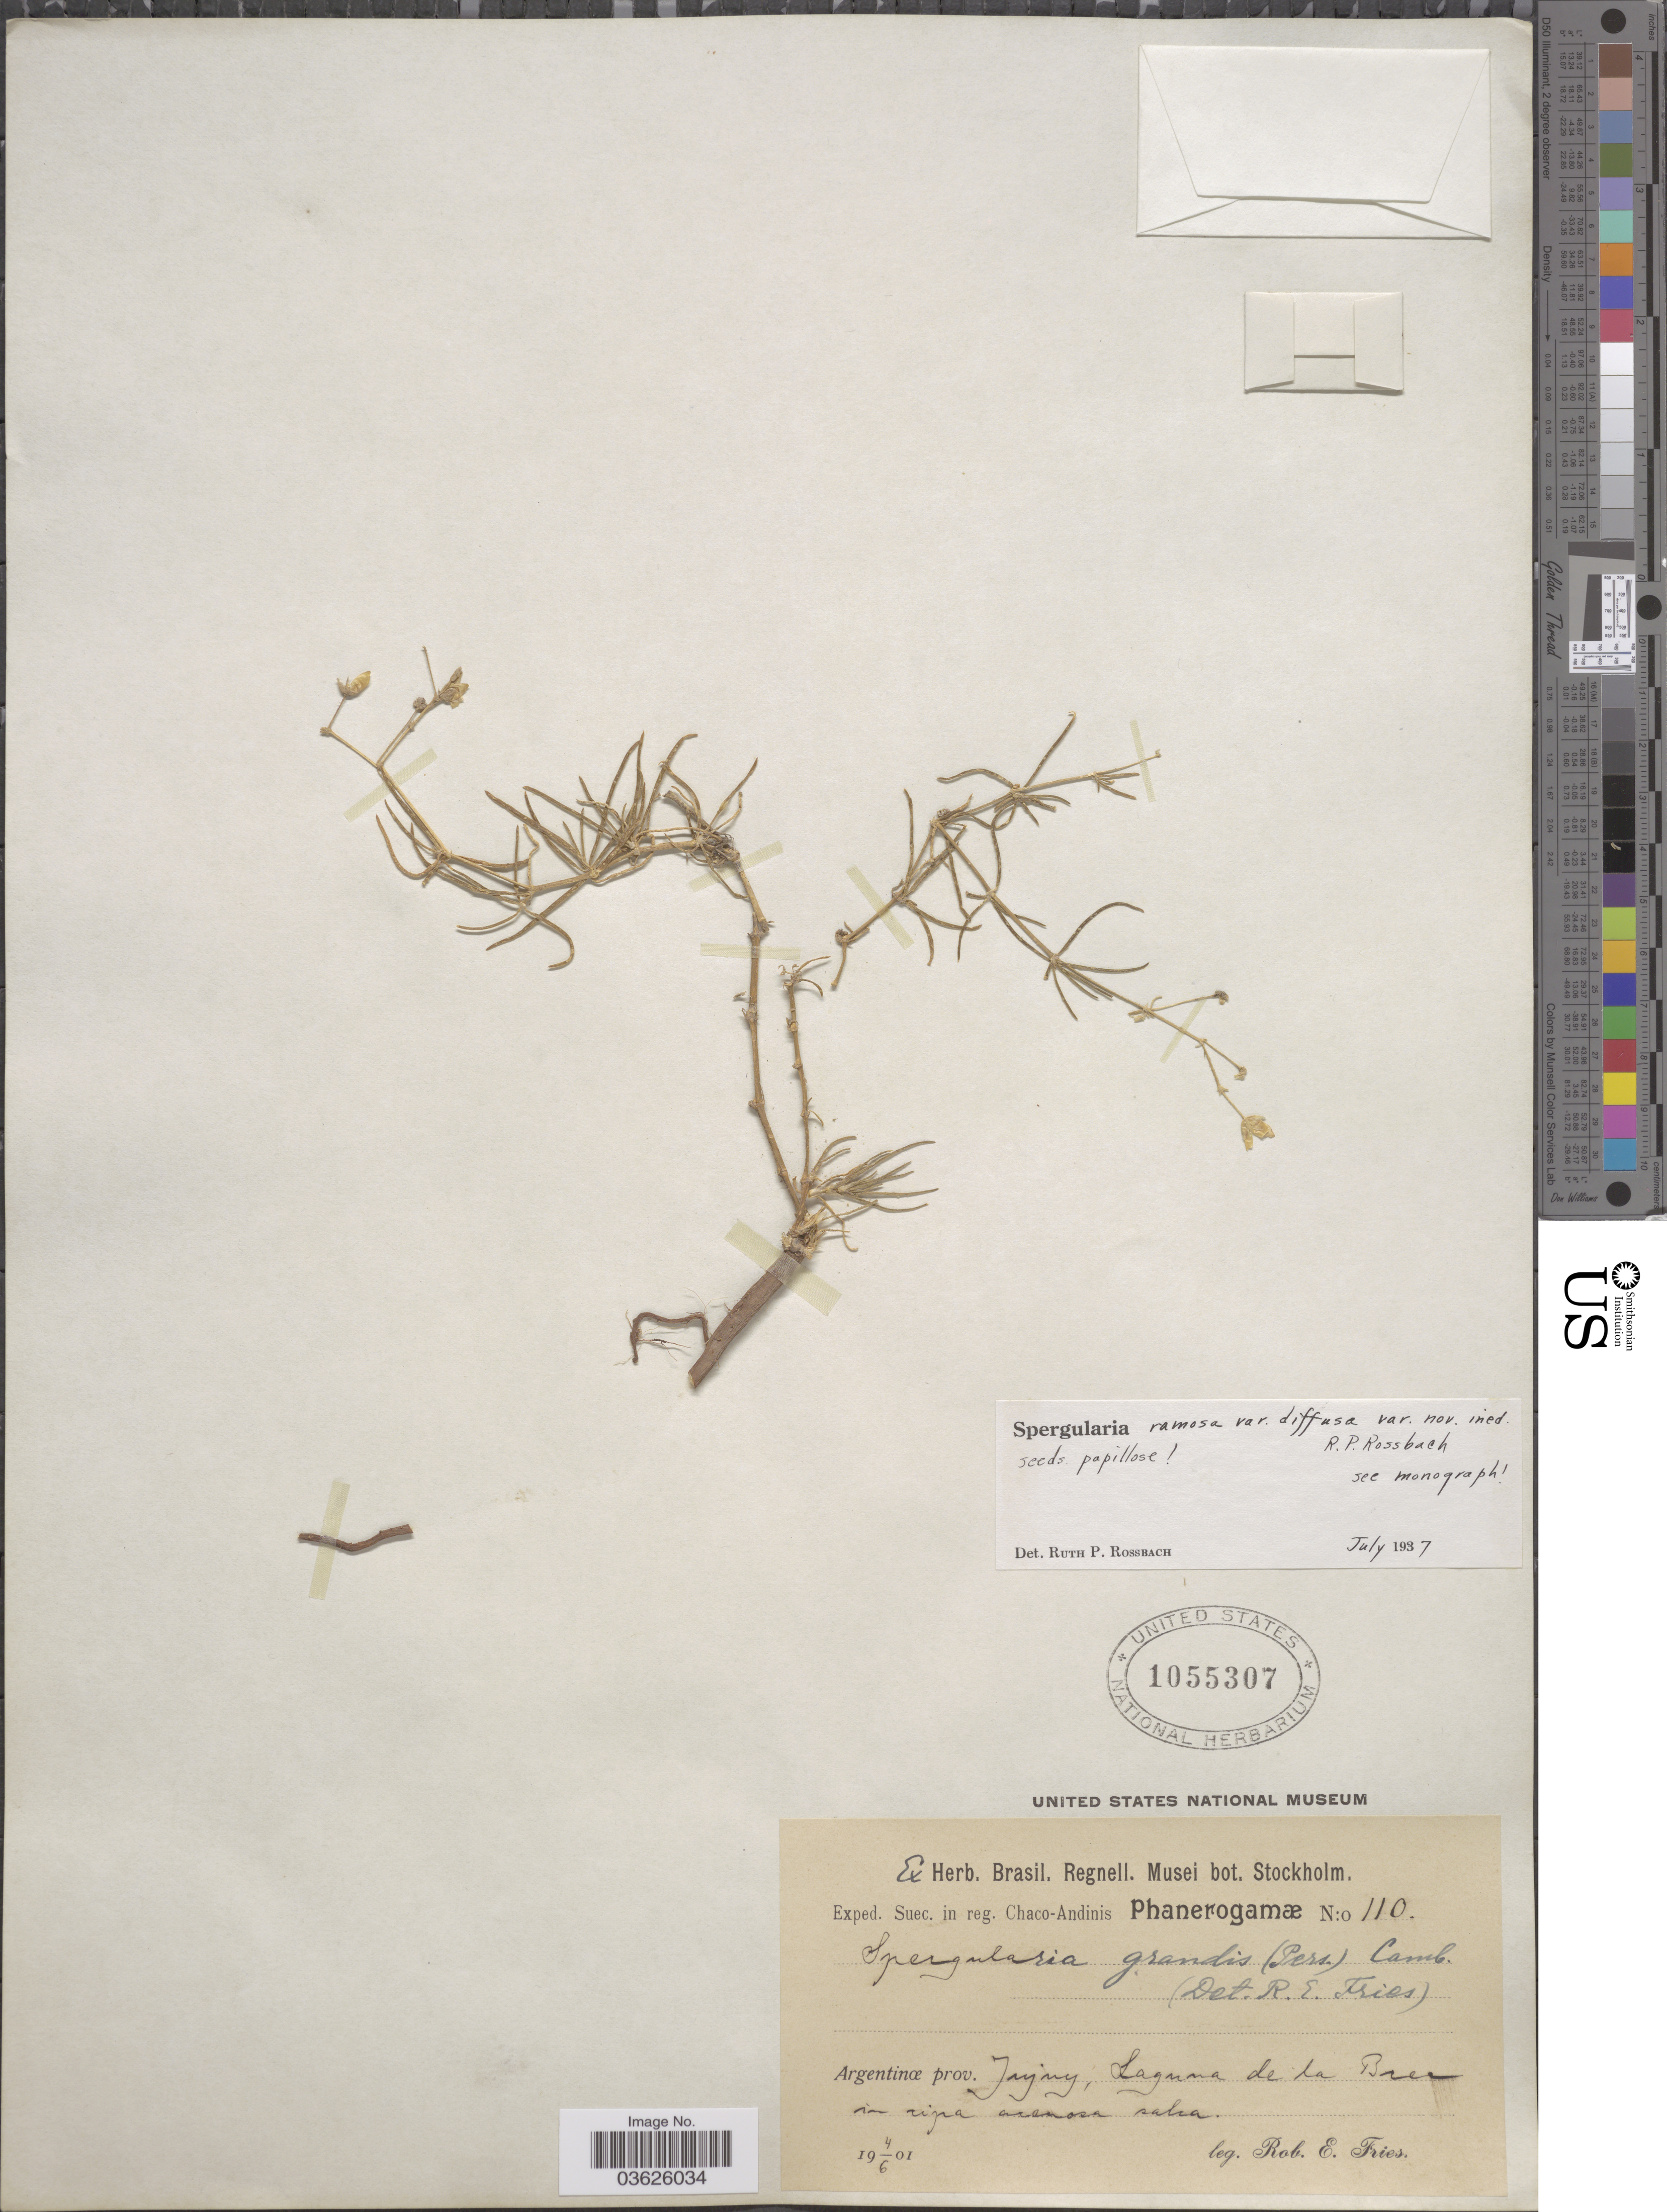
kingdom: Plantae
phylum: Tracheophyta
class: Magnoliopsida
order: Caryophyllales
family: Caryophyllaceae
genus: Spergularia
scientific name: Spergularia ramosa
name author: Cambess.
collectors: R. E. Fries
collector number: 110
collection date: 1901-06-04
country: Argentina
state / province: Jujuy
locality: Laguna de La Brea in ripa arenosa salra.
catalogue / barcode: US 1055307